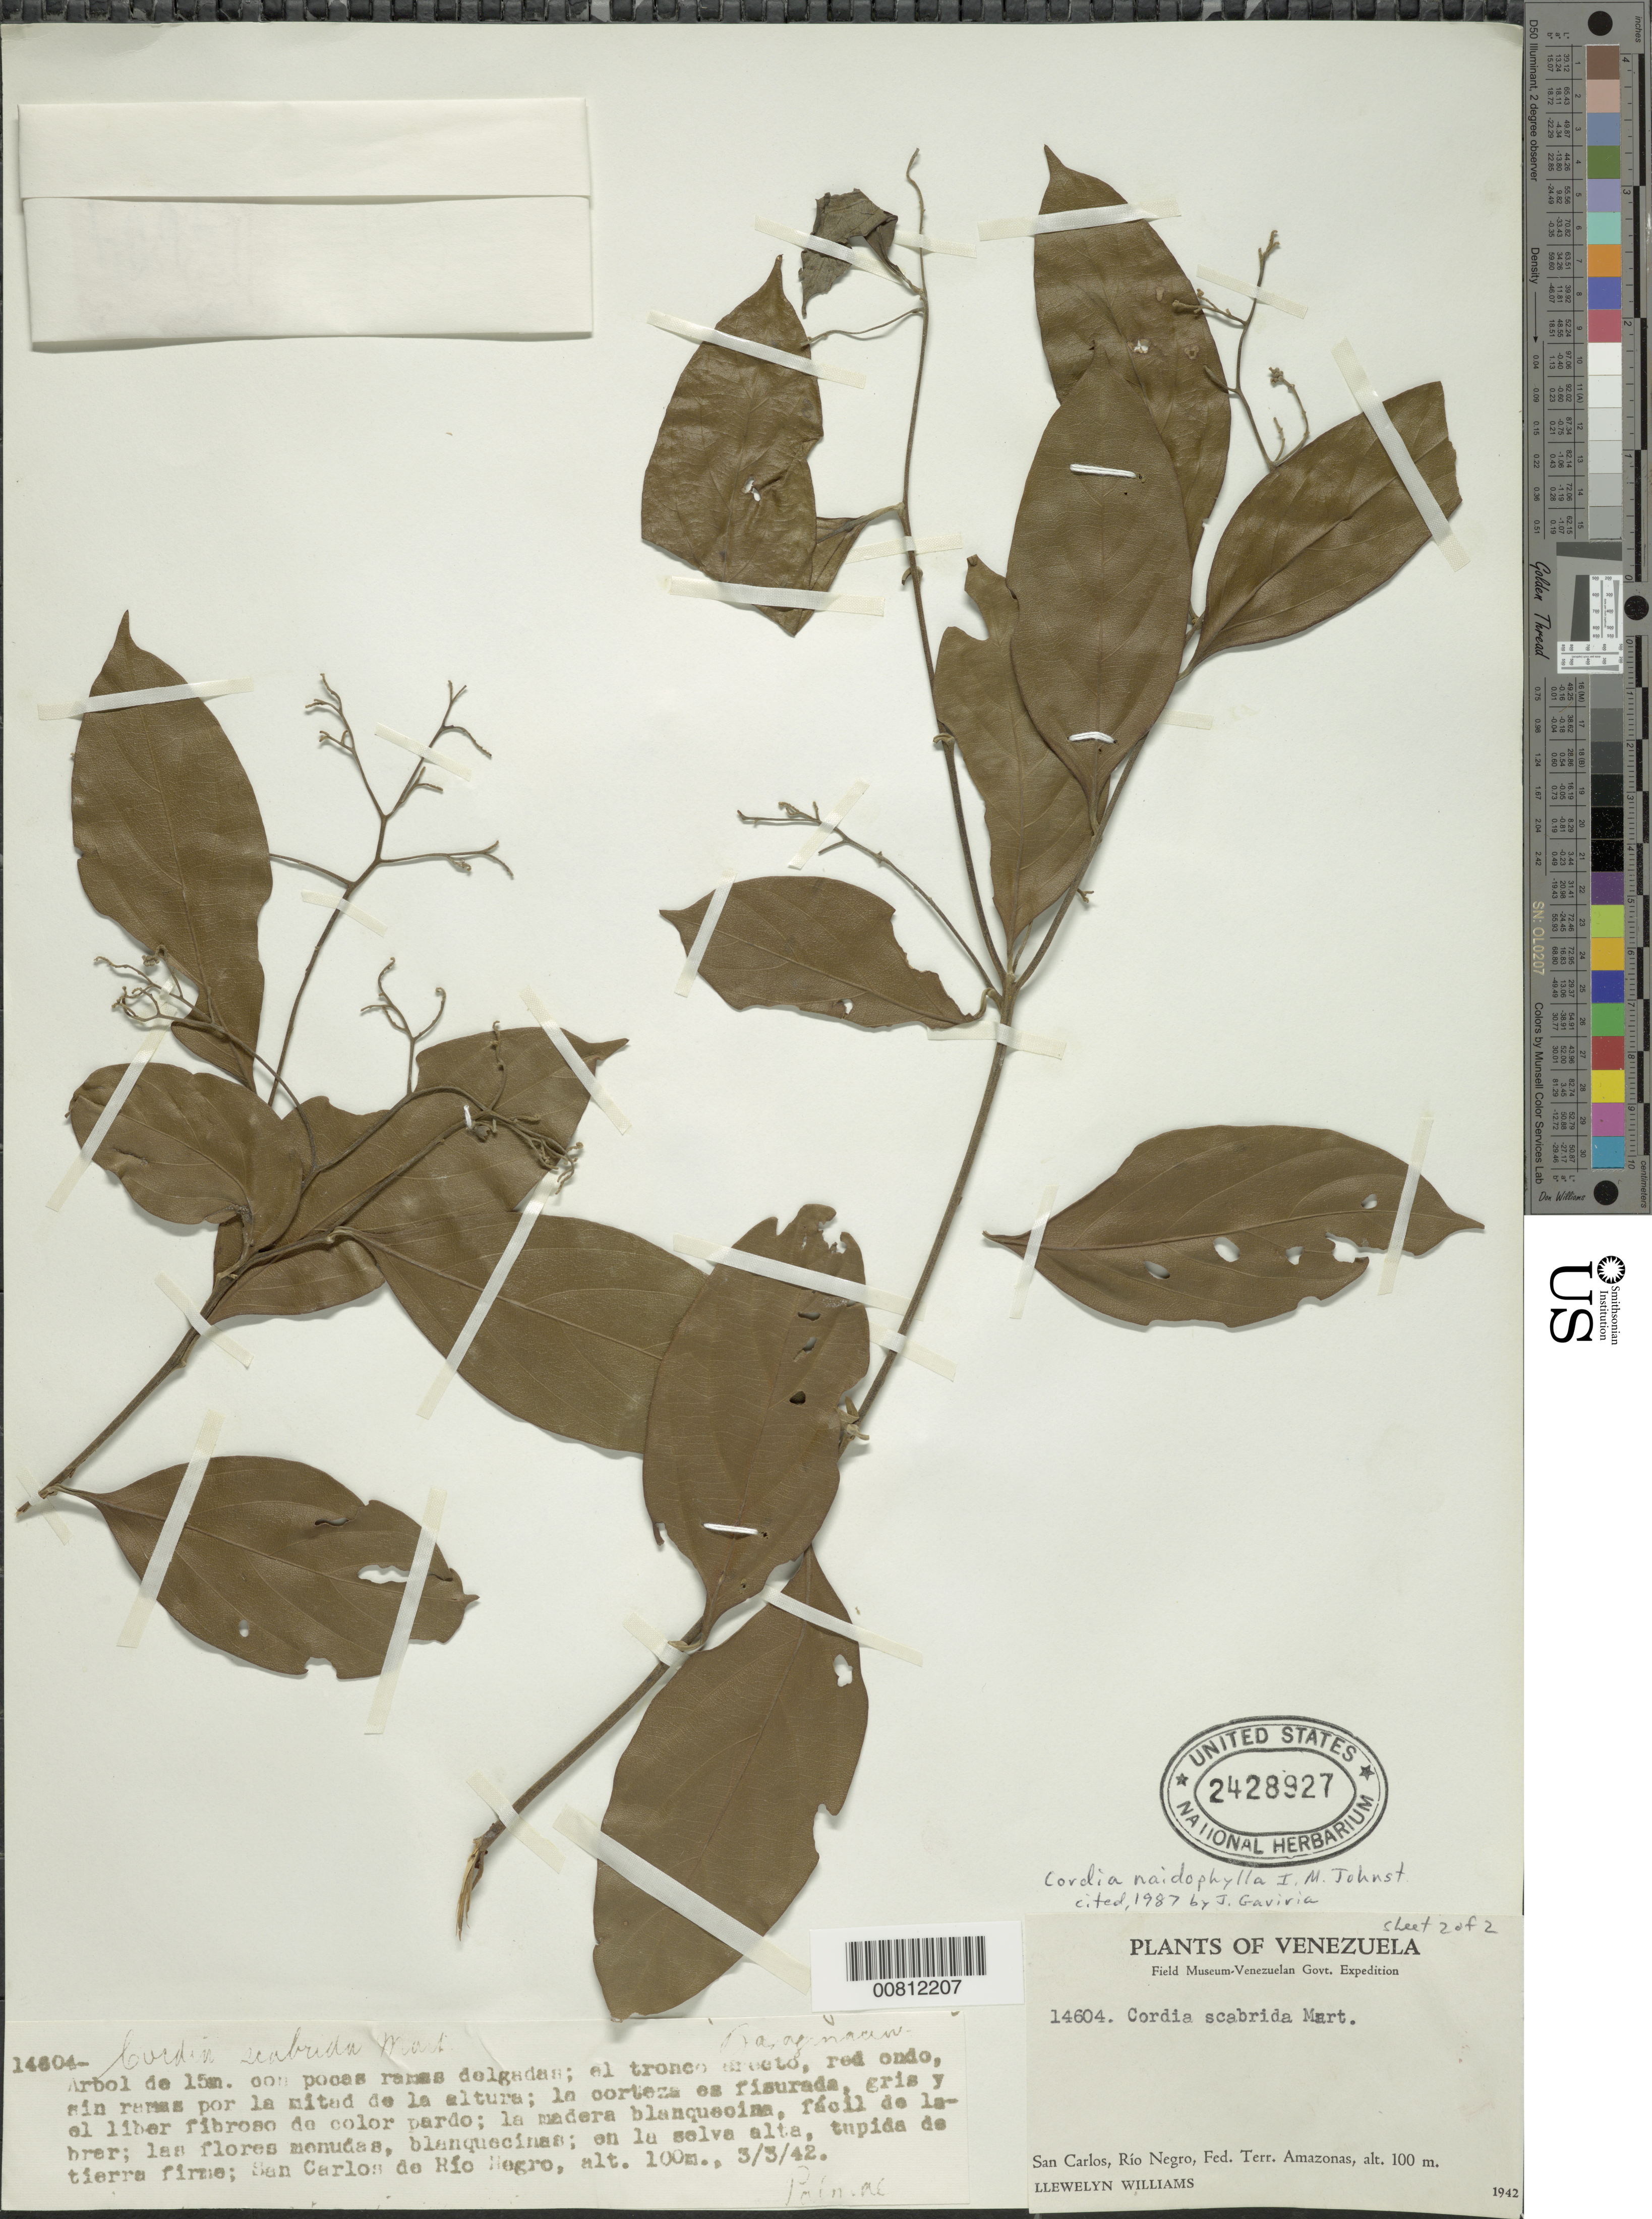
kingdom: Plantae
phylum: Tracheophyta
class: Magnoliopsida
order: Boraginales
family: Cordiaceae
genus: Cordia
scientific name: Cordia naidophila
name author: I.M. Johnst.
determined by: Gaviria, J. C.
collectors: Ll. Williams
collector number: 14604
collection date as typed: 3-Mar-42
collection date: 1942-03-03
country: Venezuela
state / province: Amazonas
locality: San Carlos de Río Negro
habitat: Selva alta, tupida de tierra firme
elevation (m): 100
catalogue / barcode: US 2428927